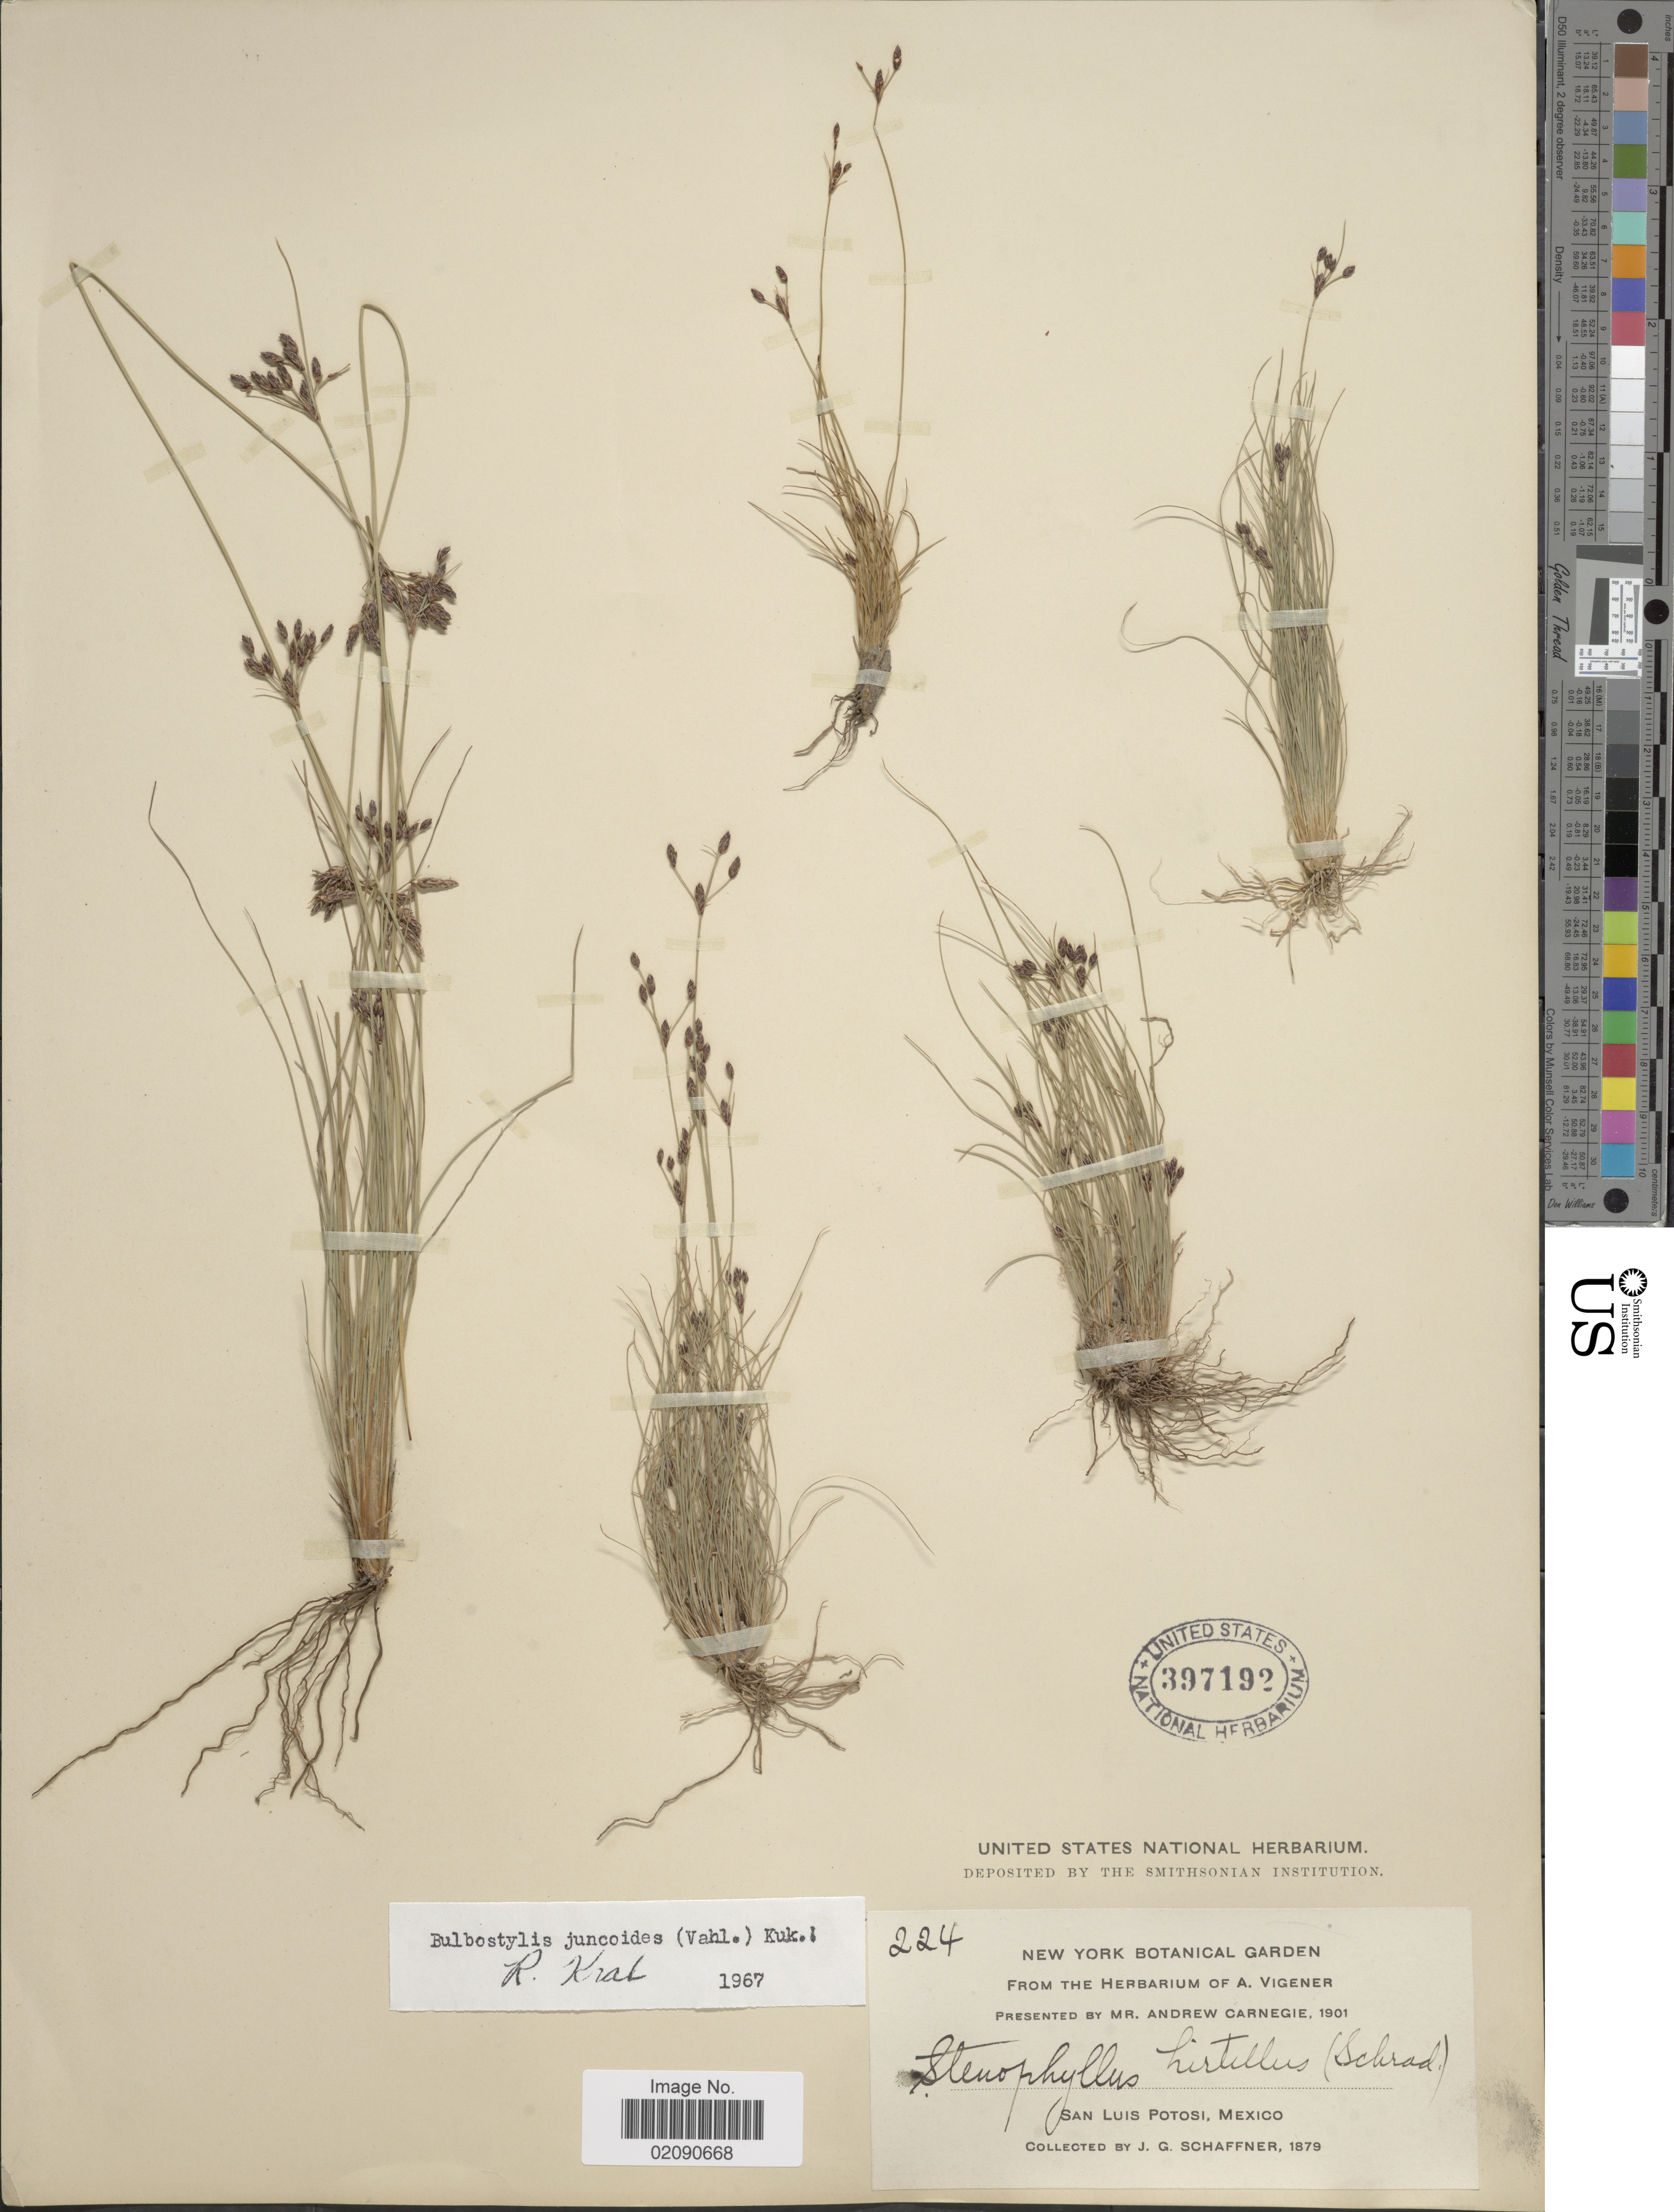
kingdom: Plantae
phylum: Tracheophyta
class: Liliopsida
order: Poales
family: Cyperaceae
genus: Bulbostylis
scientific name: Bulbostylis juncoides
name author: (Vahl) Kük. ex Herter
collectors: J. G. Schaffner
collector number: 224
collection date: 1879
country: Mexico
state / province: San Luis Potosí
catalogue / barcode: US 397192